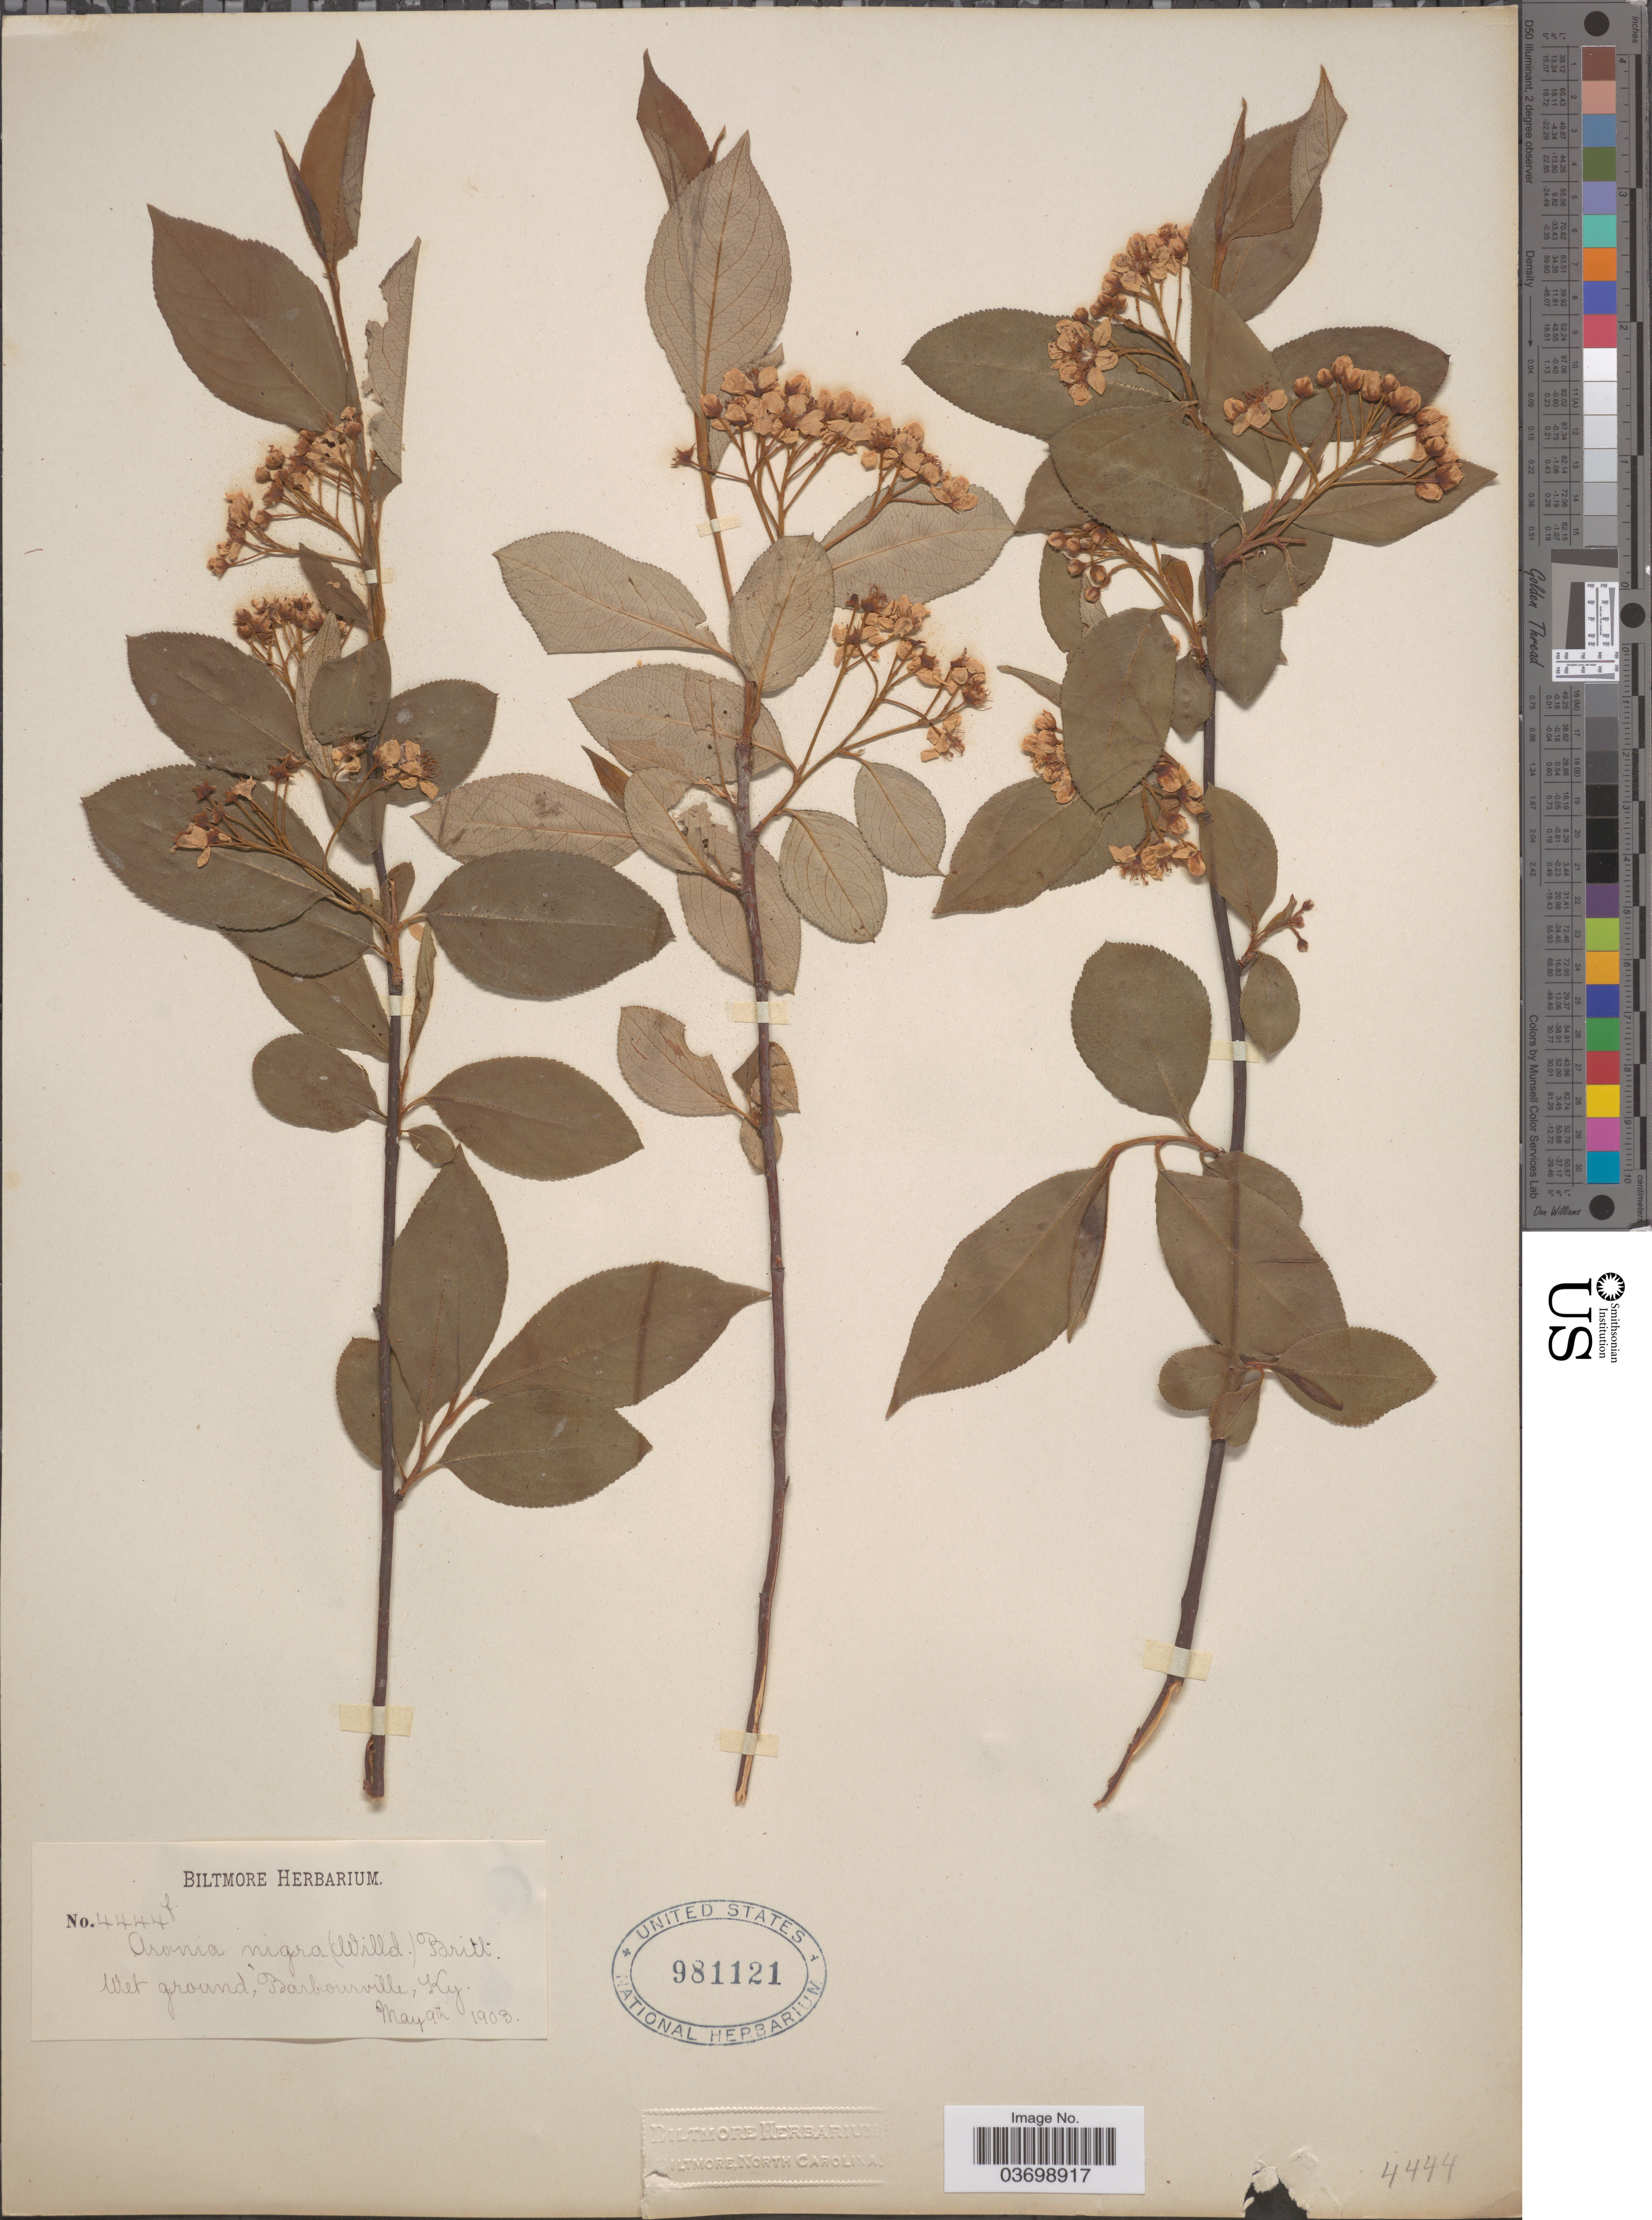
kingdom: Plantae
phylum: Tracheophyta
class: Magnoliopsida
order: Rosales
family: Rosaceae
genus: Aronia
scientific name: Aronia melanocarpa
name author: (Michx.) Elliott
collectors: ex herb. Biltmore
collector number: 4444f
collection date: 1903-05-09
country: United States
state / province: Kentucky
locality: Wet ground, Barbourville.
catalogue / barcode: US 981121